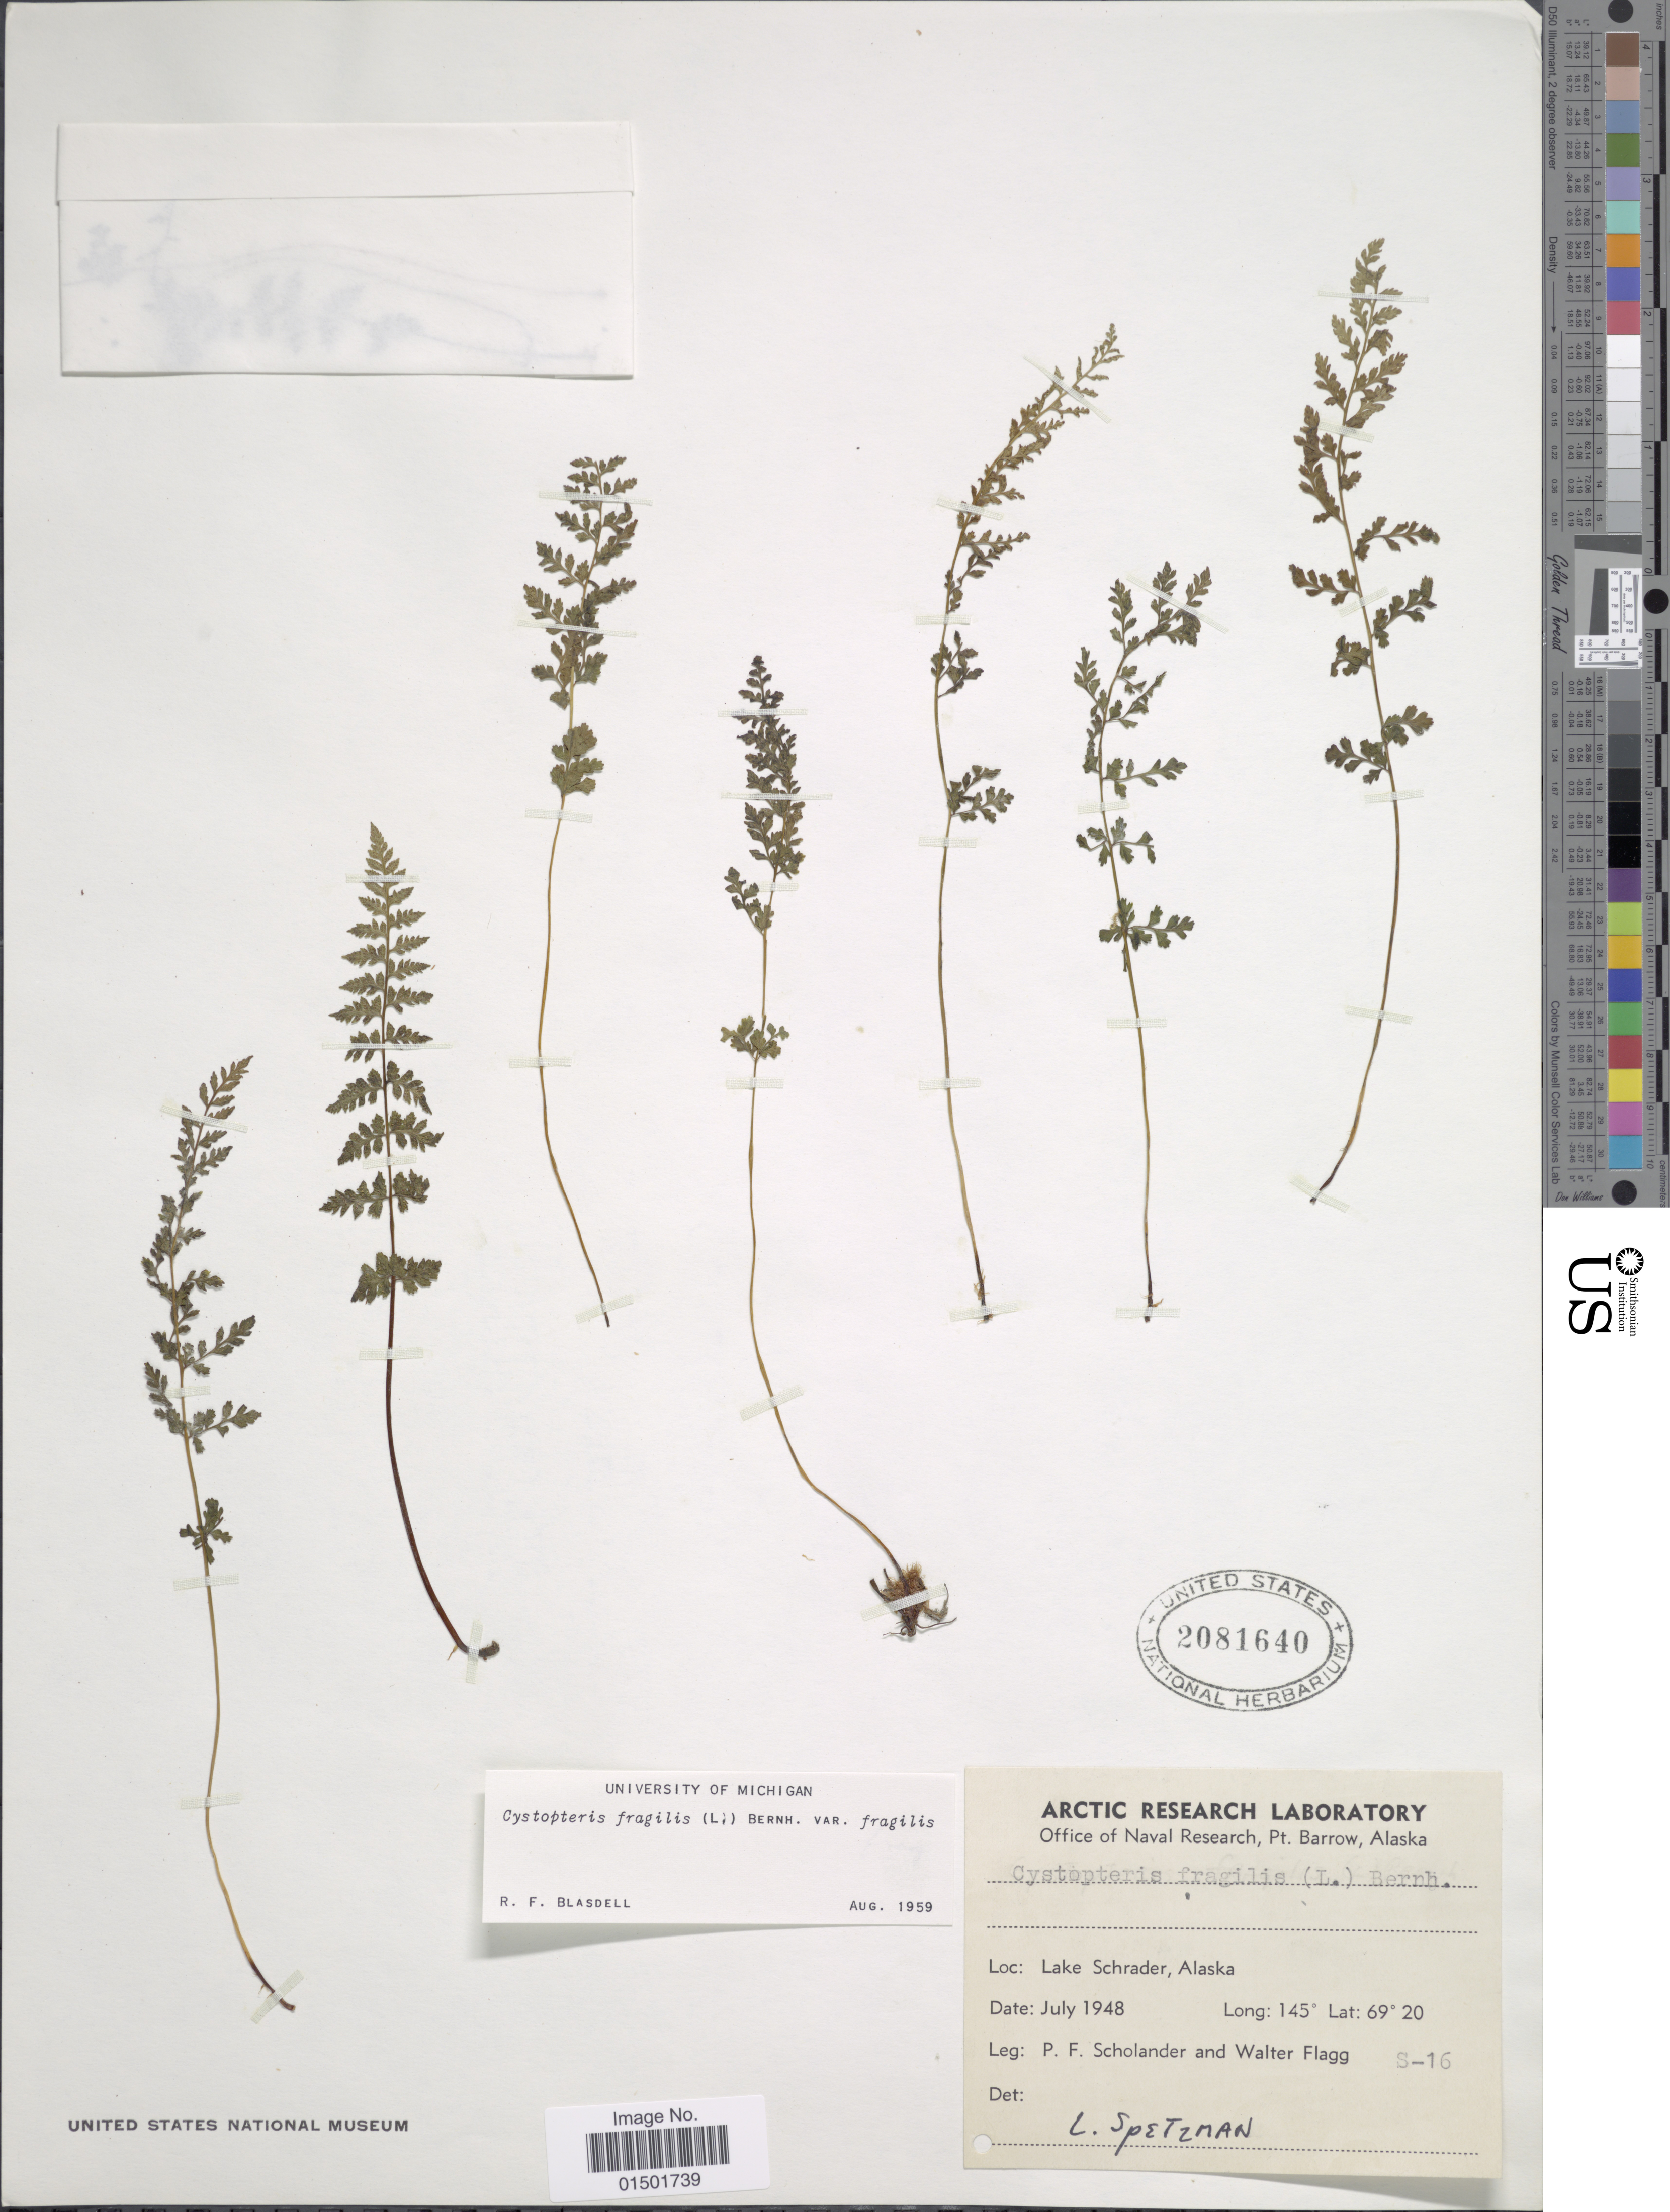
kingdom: Plantae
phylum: Tracheophyta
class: Polypodiopsida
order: Polypodiales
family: Cystopteridaceae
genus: Cystopteris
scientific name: Cystopteris fragilis var. fragilis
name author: (L.) Bernh.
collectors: P. Scholander & W. Flagg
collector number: S-16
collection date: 1948-07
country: United States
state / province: Alaska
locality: Lake Schrader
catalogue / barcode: US 2081640